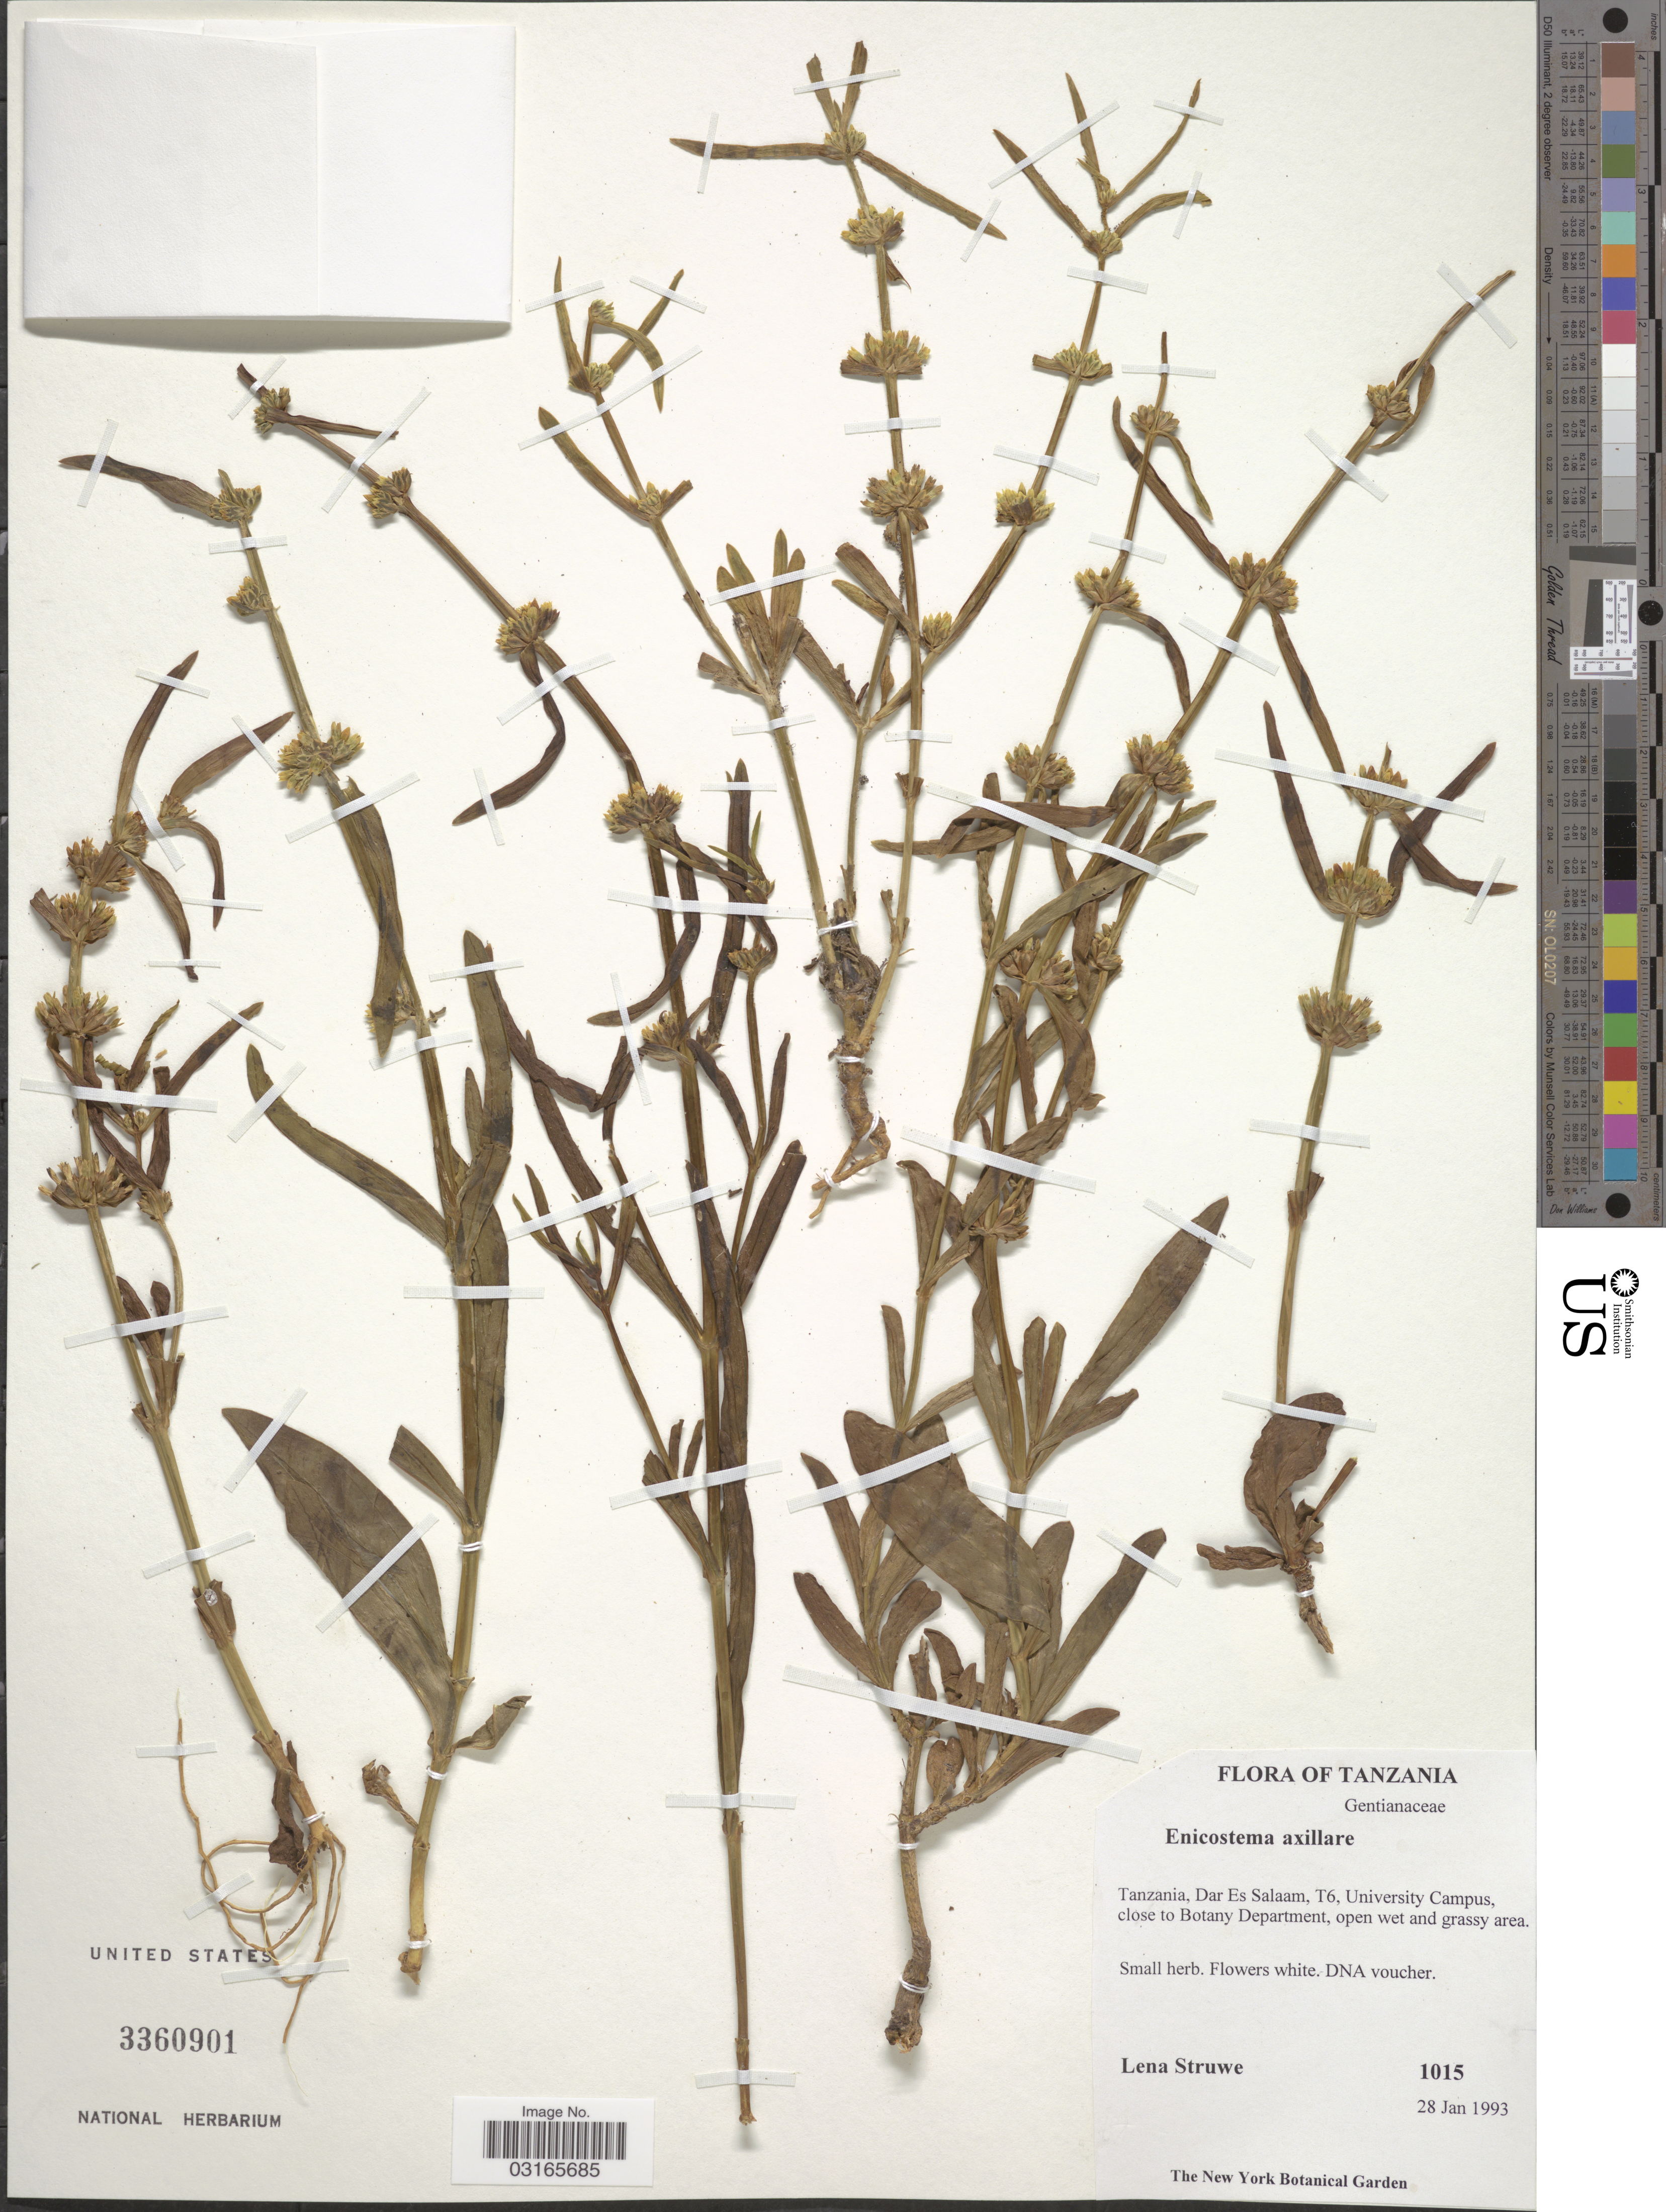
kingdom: Plantae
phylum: Tracheophyta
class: Magnoliopsida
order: Gentianales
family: Gentianaceae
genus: Enicostema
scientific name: Enicostema axillare subsp. axillare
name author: (Poir. ex Lam.) A. Raynal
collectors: L. Struwe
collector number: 1015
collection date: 1993-01-28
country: Tanzania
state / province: Dar es Salaam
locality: Dar Es Salaam, T6, University Campus, close to Botany Department, open wet and grassy area.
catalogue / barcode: US 3360901